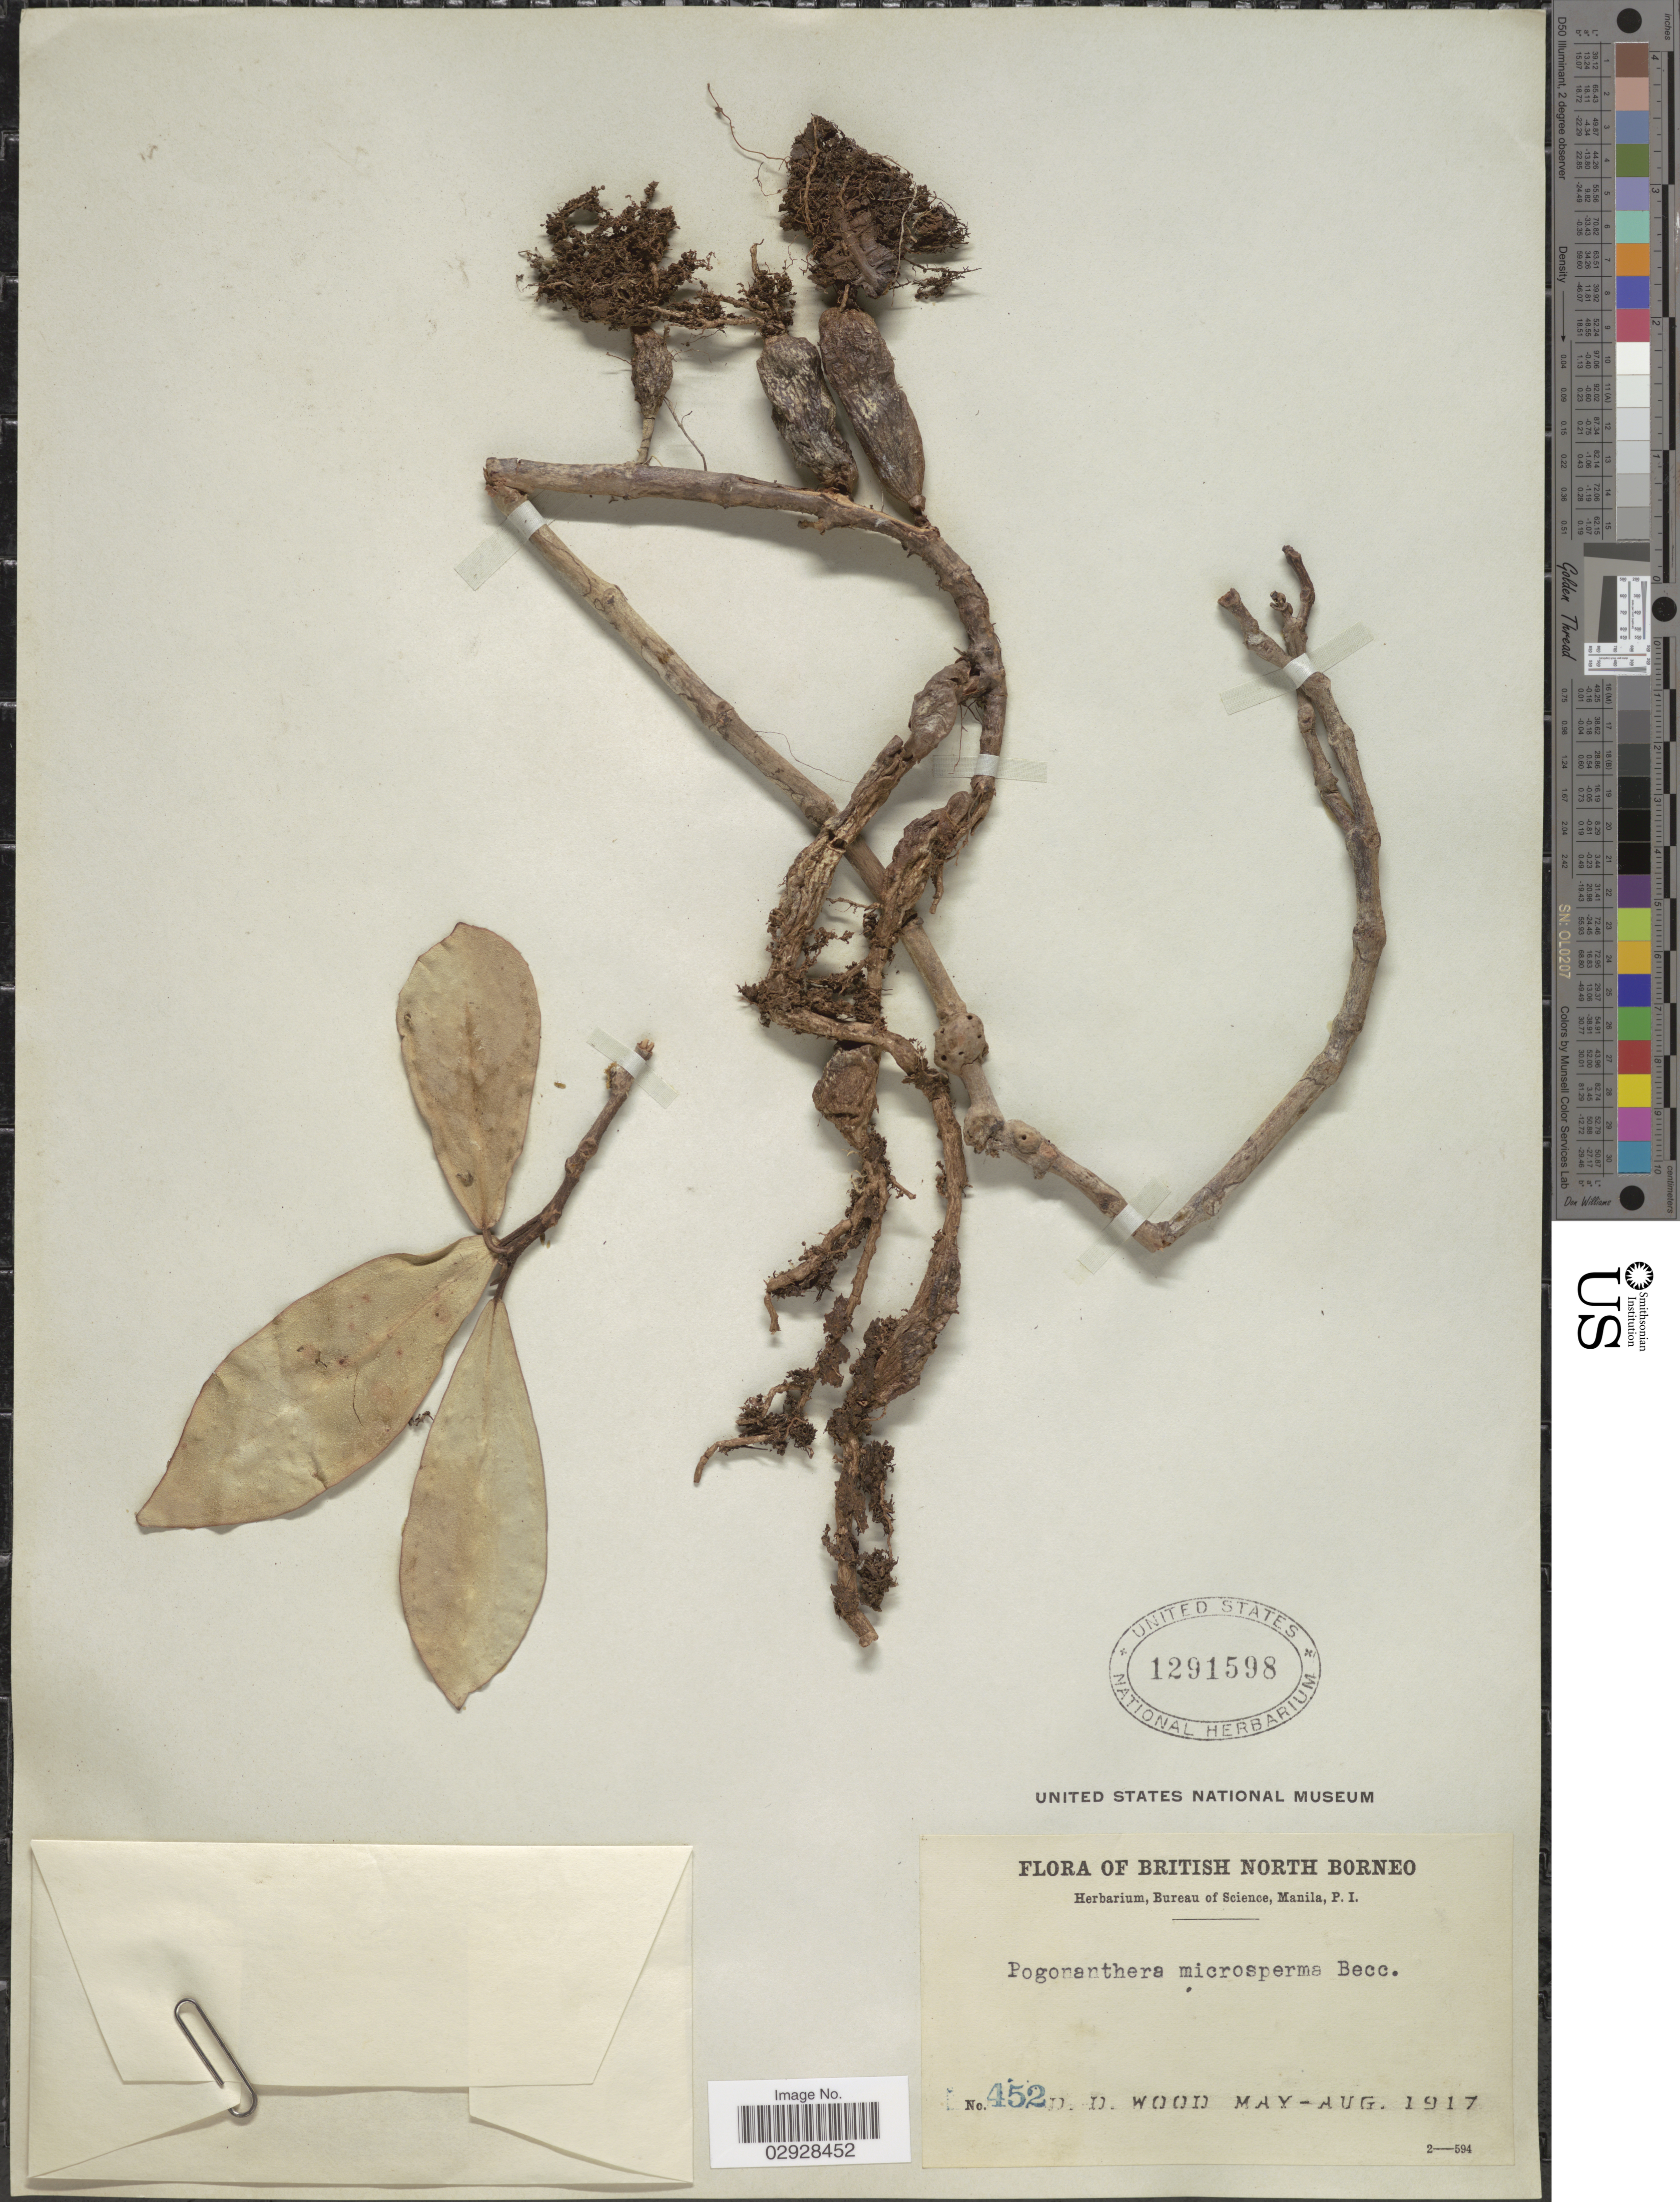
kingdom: Plantae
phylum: Tracheophyta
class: Magnoliopsida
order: Myrtales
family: Melastomataceae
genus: Pachycentria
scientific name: Pachycentria microsperma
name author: Becc.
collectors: D. Wood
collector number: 452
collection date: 1917-05/1917-08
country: Malaysia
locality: British North Borneao.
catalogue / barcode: US 1291598